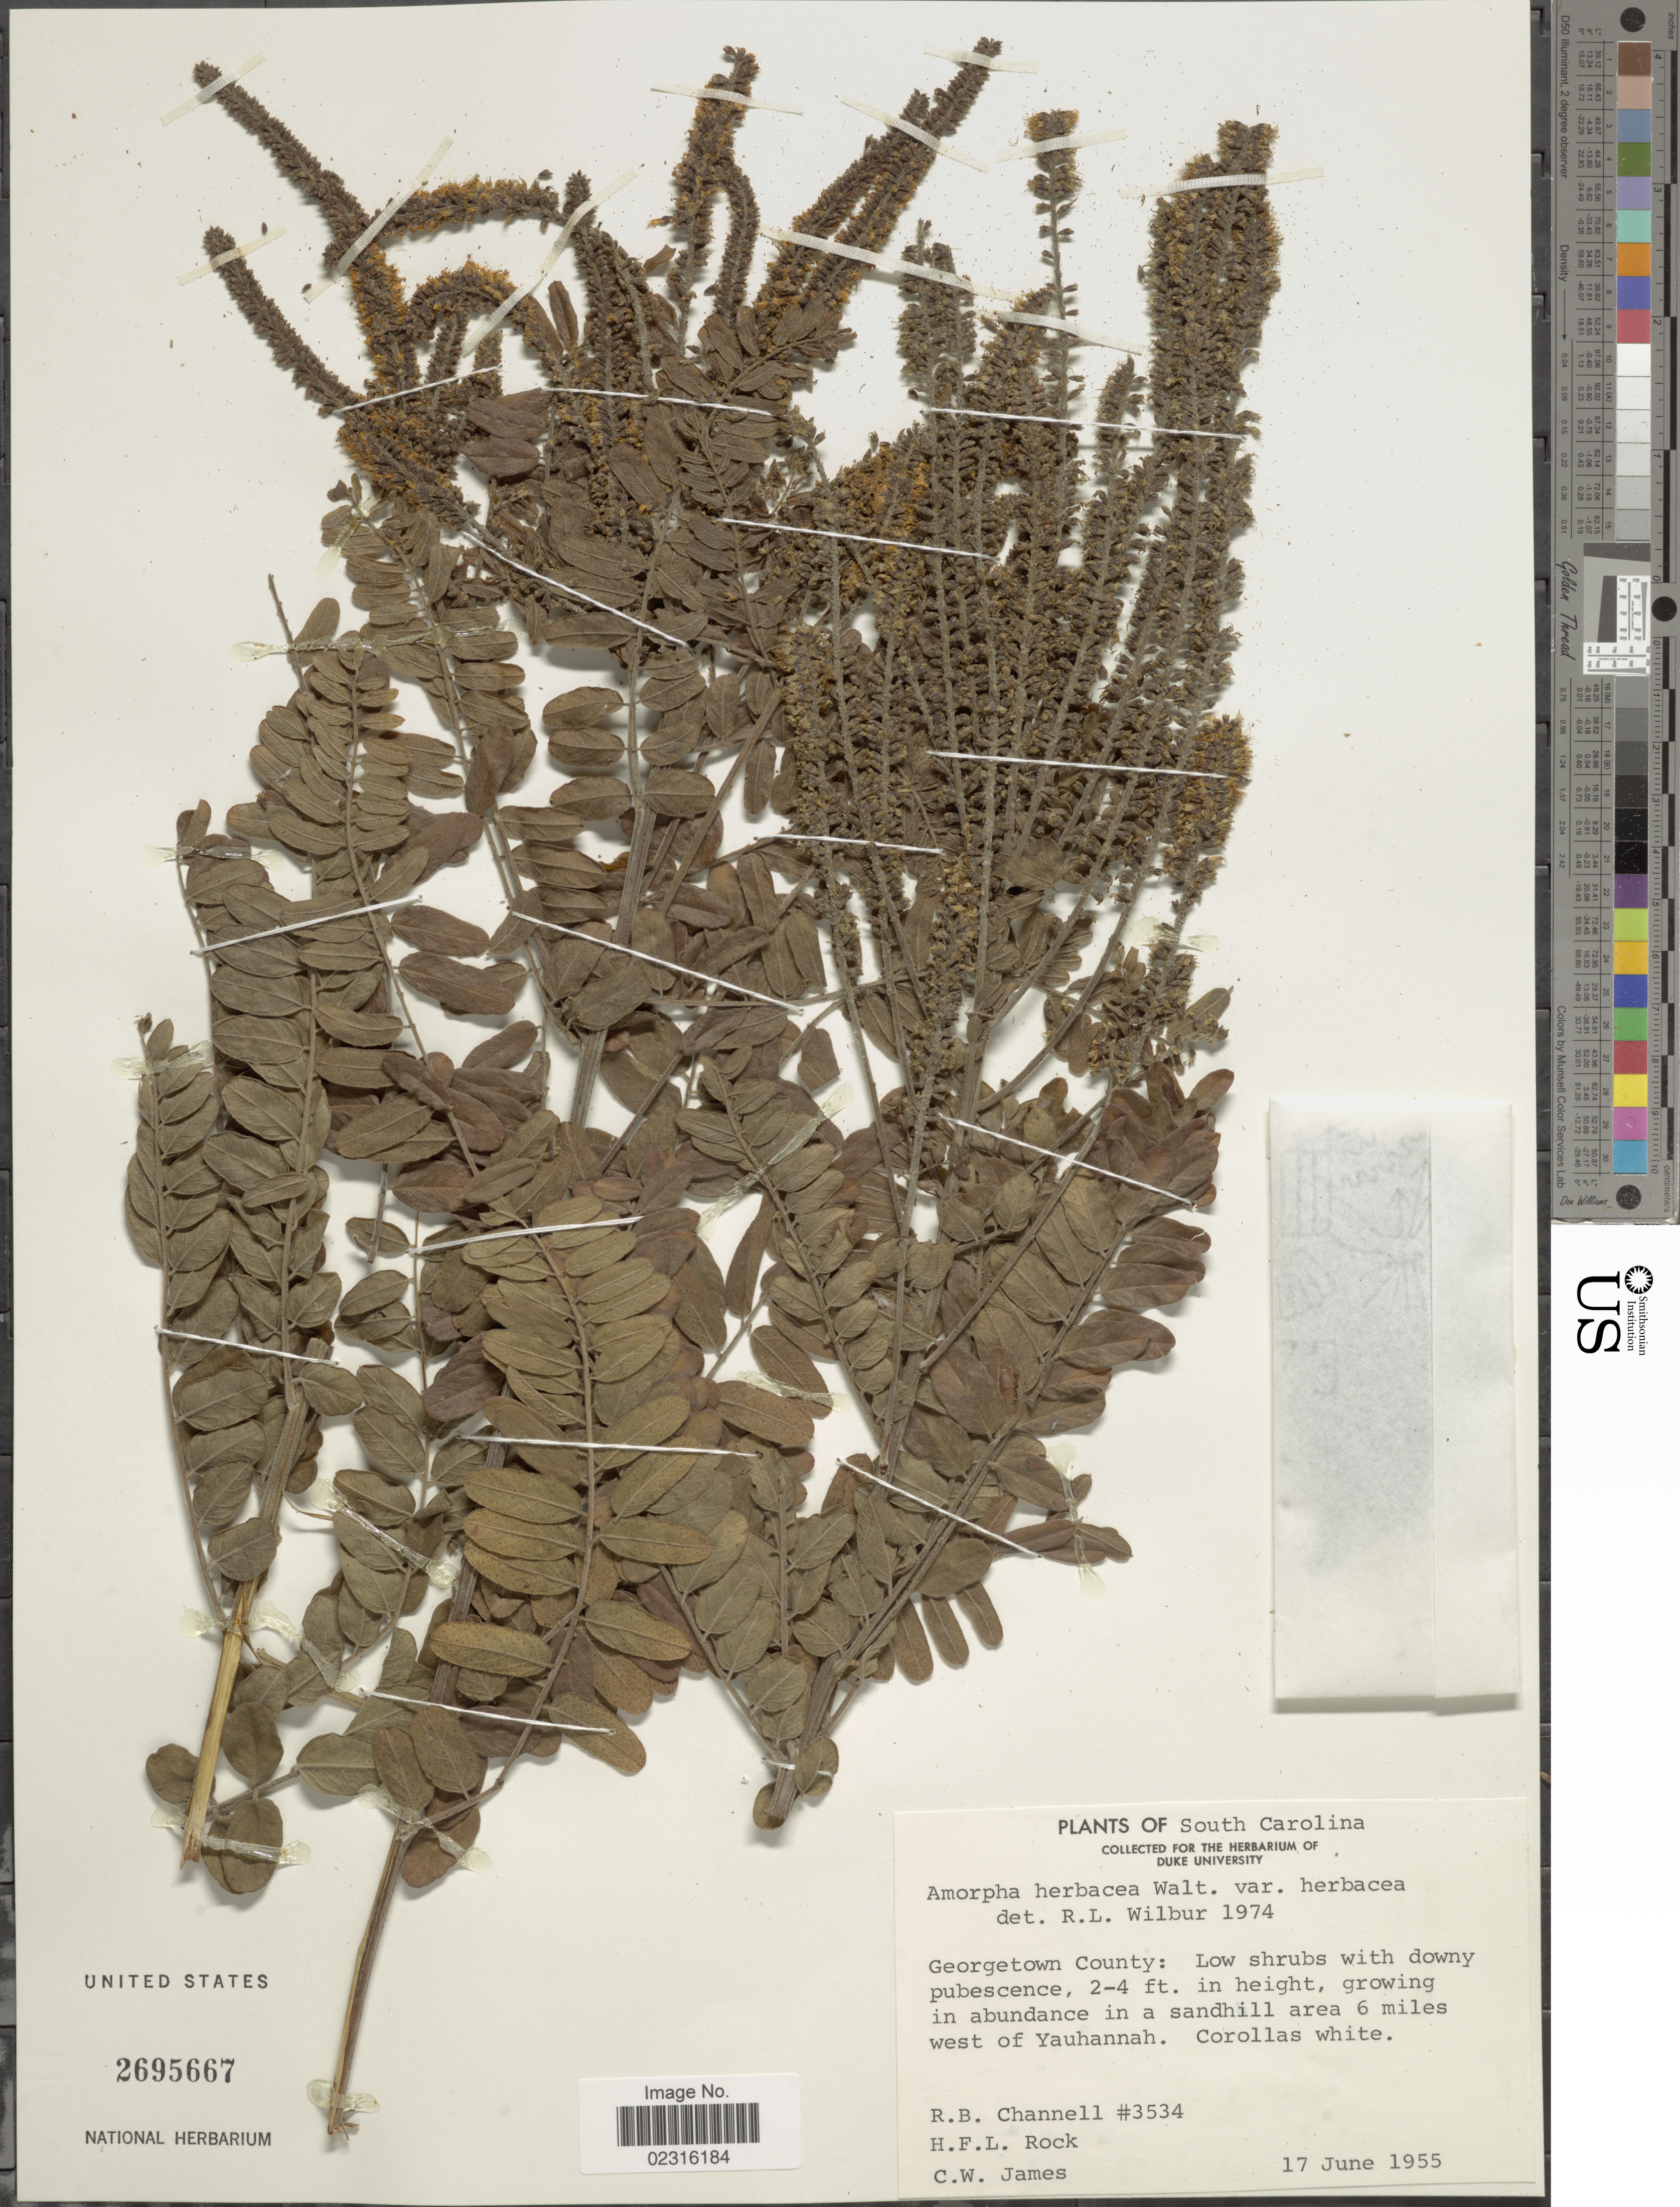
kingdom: Plantae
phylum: Tracheophyta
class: Magnoliopsida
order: Fabales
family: Fabaceae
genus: Amorpha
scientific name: Amorpha herbacea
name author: Schltdl.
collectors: R. B. Channell, H. Rock & C. W. James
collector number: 3534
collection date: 1955-06-17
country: United States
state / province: South Carolina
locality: Georgetown County: in a sandhill area 6 miles west of Yauhannah.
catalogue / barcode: US 2695667